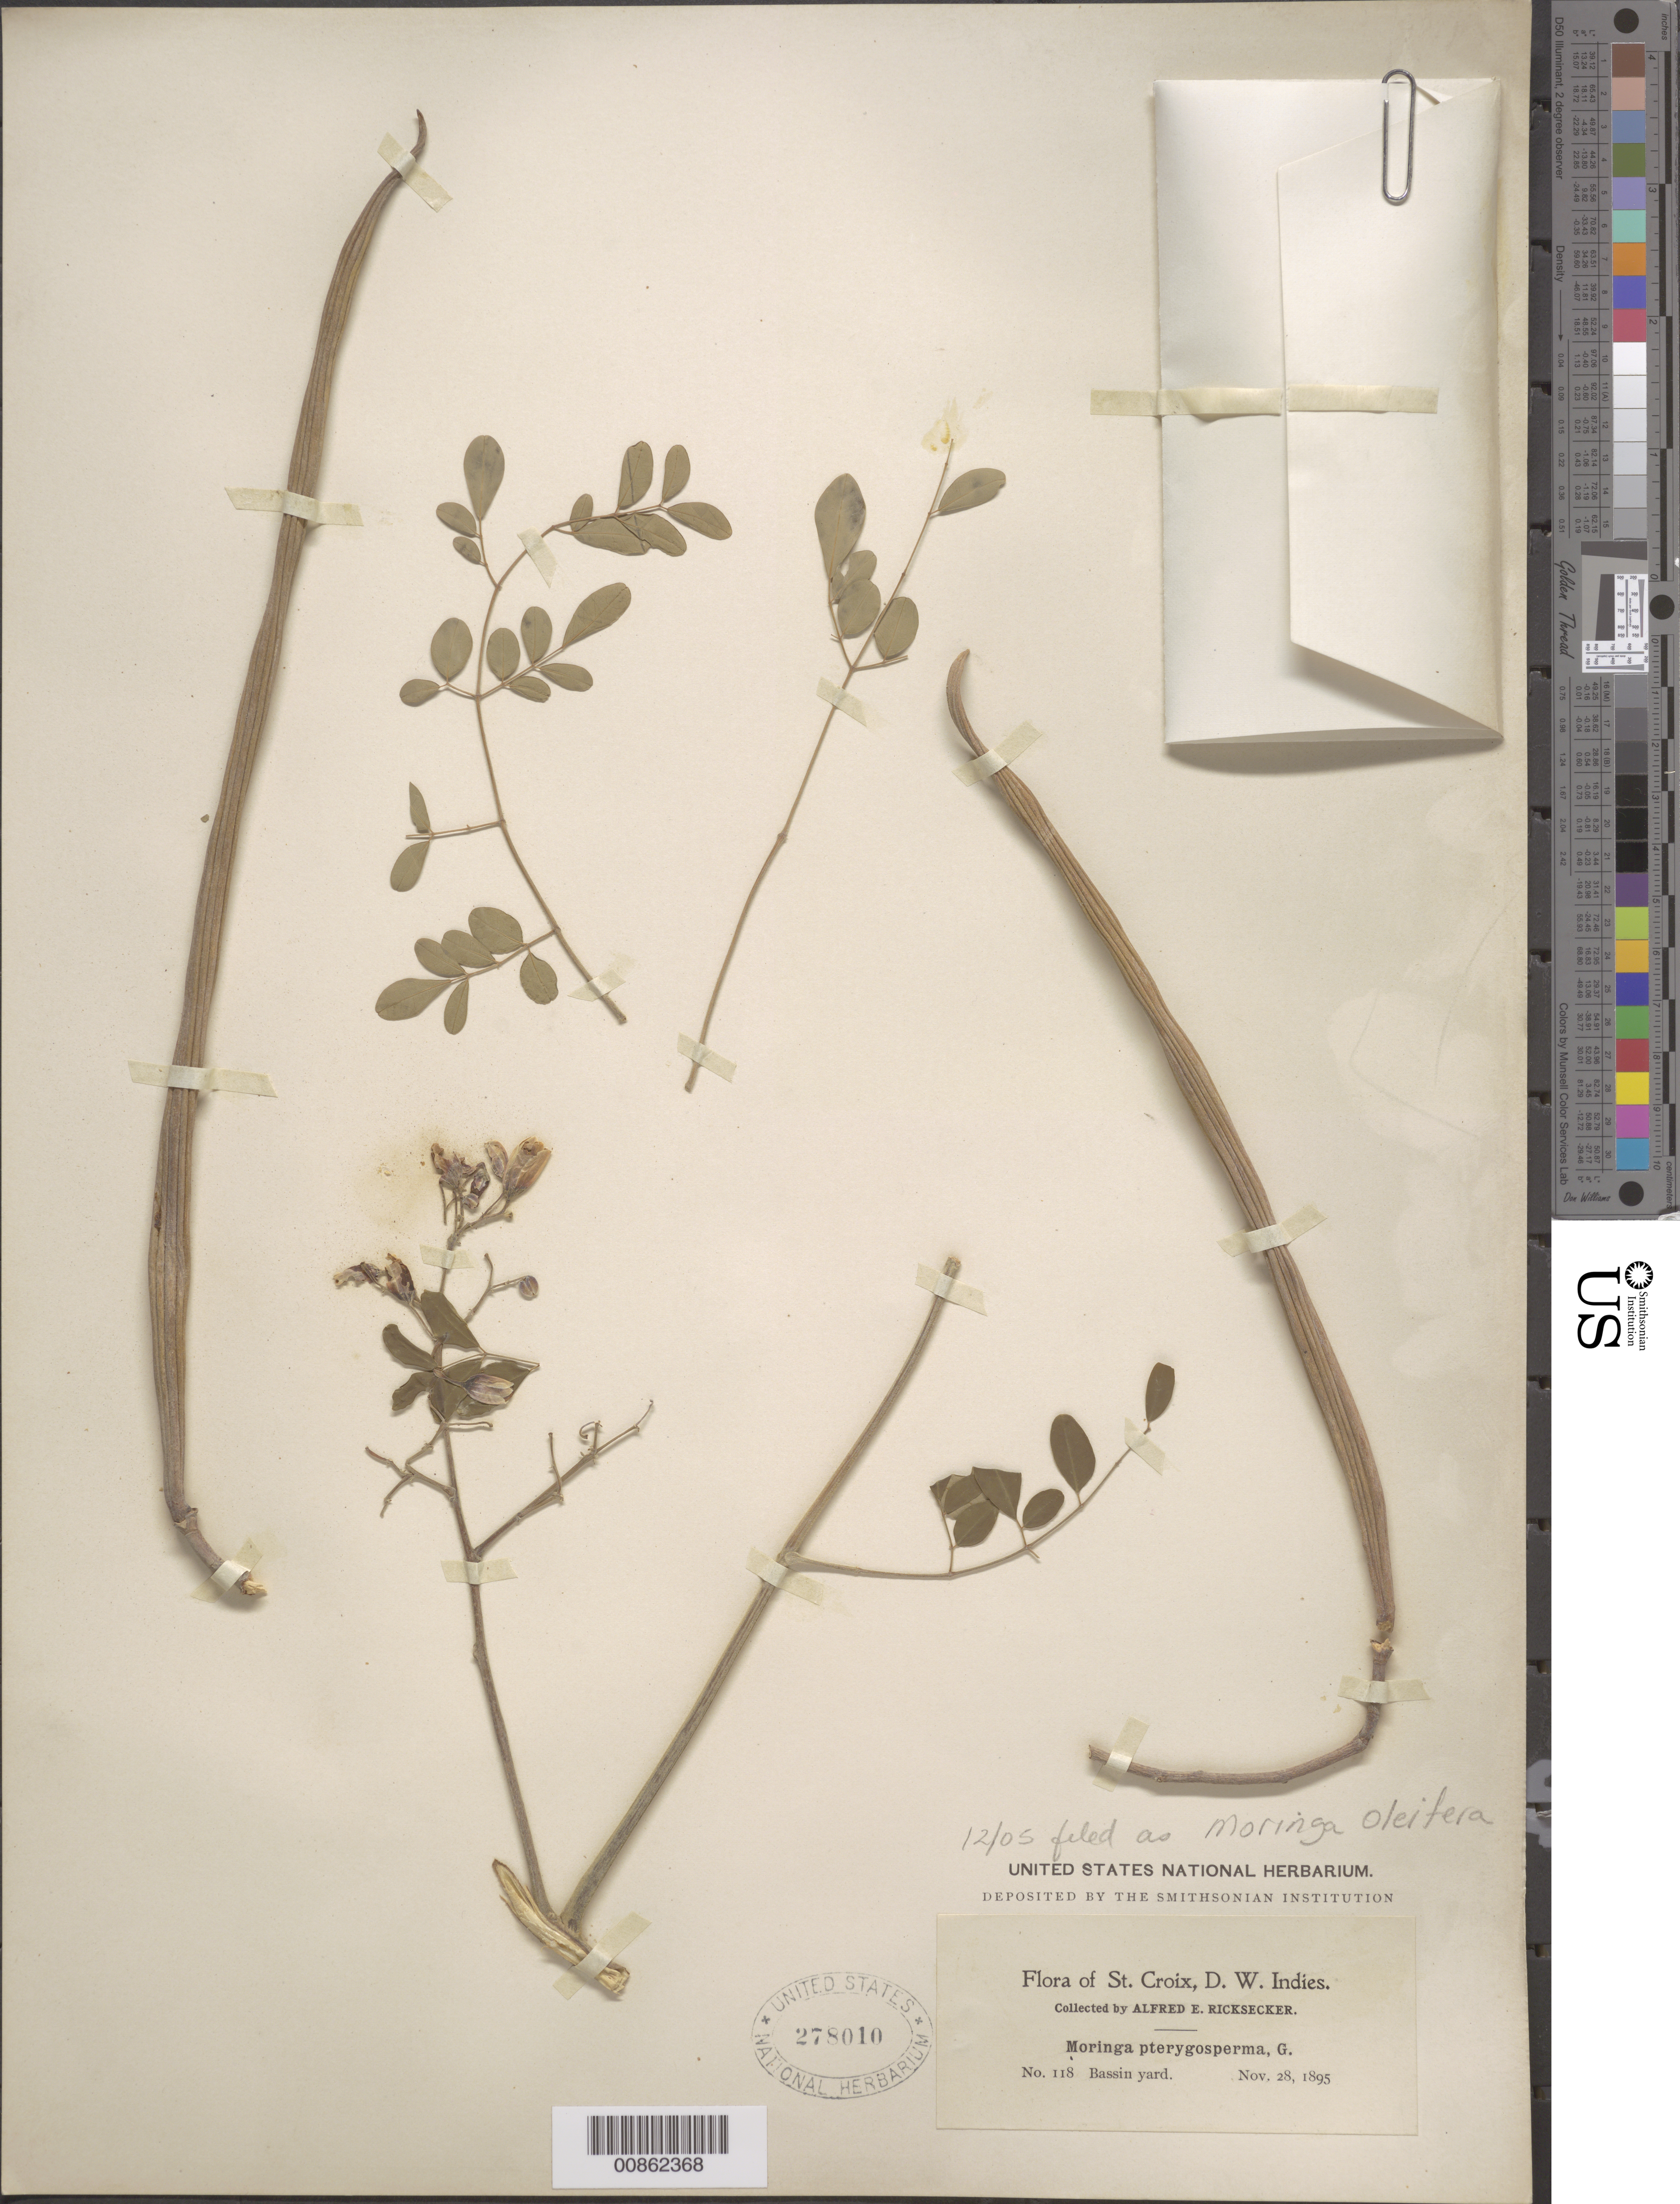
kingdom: Plantae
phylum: Tracheophyta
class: Magnoliopsida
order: Brassicales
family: Moringaceae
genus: Moringa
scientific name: Moringa oleifera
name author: Lam.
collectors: A. E. Ricksecker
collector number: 118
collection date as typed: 28 Nov 1895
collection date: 1895-11-28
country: U.S. Virgin Islands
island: St. Croix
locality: St. Croix.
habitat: Bassin yard.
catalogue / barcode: US 278010